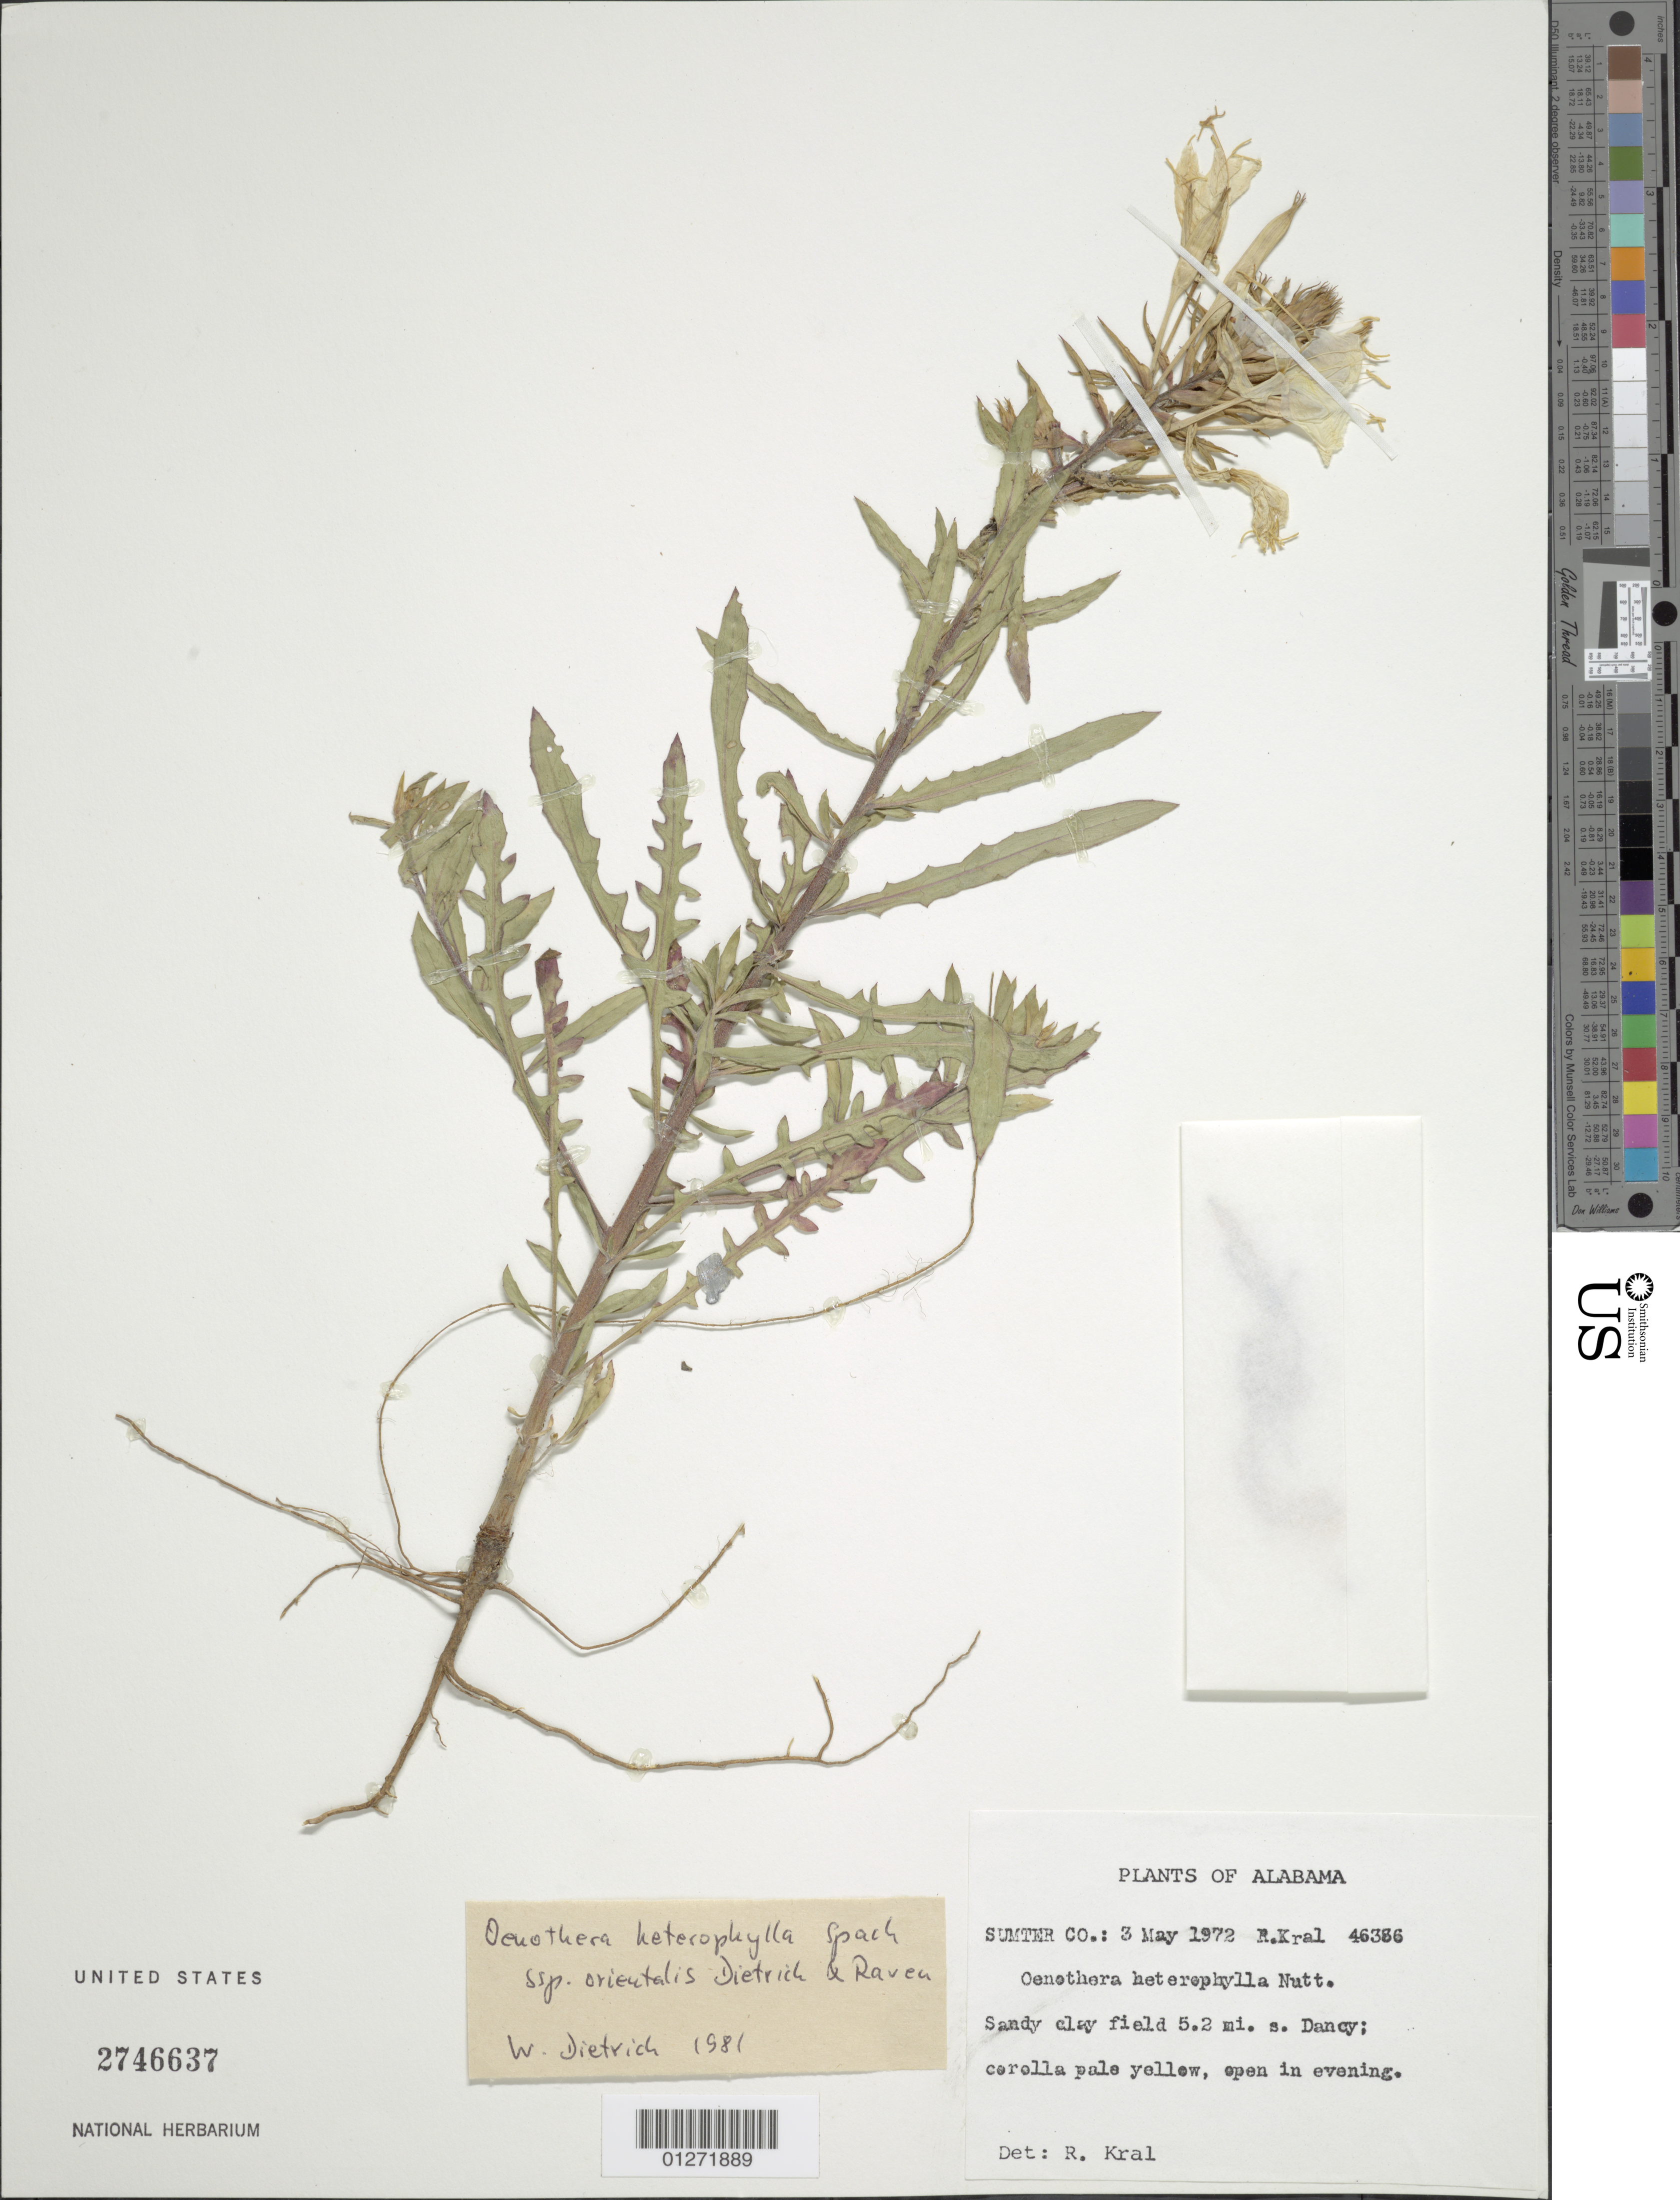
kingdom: Plantae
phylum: Tracheophyta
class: Magnoliopsida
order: Myrtales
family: Onagraceae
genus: Oenothera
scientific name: Oenothera heterophylla subsp. orientalis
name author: W. Dietr. et al.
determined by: Dietrich, W.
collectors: R. Kral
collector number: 46336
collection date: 1972-05-03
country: United States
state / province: Alabama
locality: Sandy clay field 5.2 mi S. Dancy.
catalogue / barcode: US 2746637